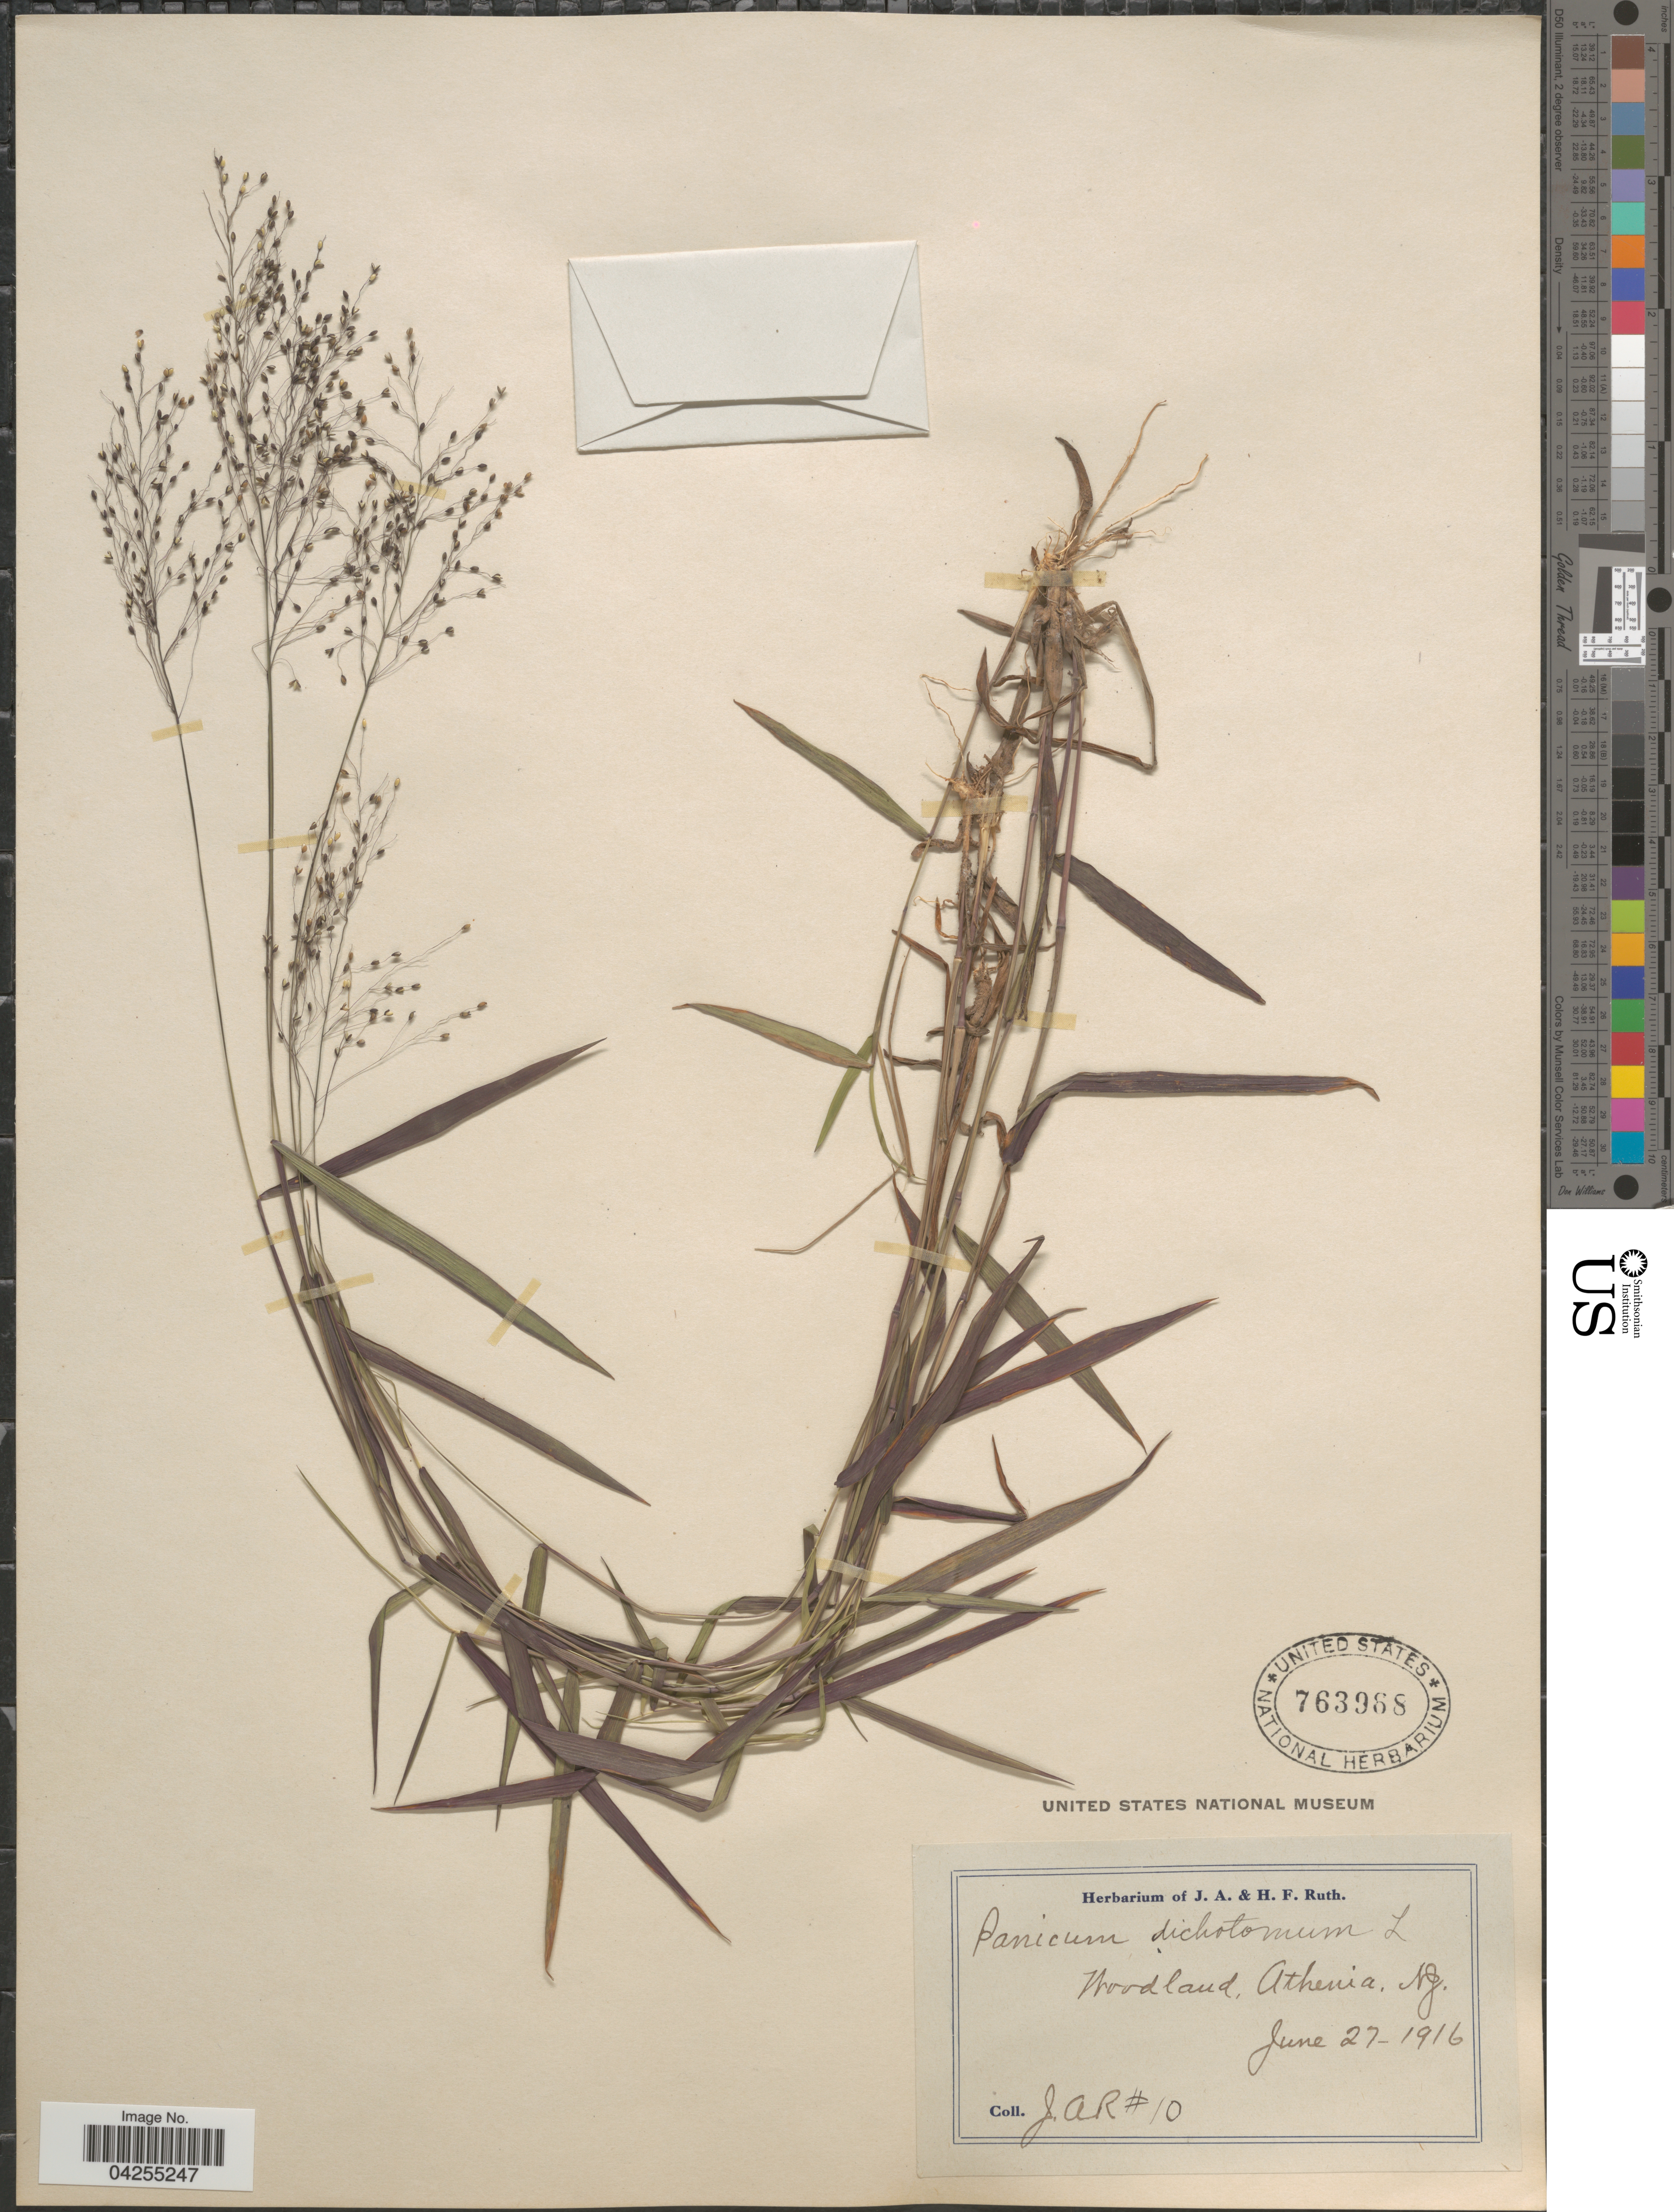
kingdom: Plantae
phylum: Tracheophyta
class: Liliopsida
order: Poales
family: Poaceae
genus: Dichanthelium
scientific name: Dichanthelium dichotomum var. dichotomum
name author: (L.) Gould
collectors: J. Ruth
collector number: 10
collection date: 1916-06-27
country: United States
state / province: New Jersey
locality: Woodland, Athenia.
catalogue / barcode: US 763968